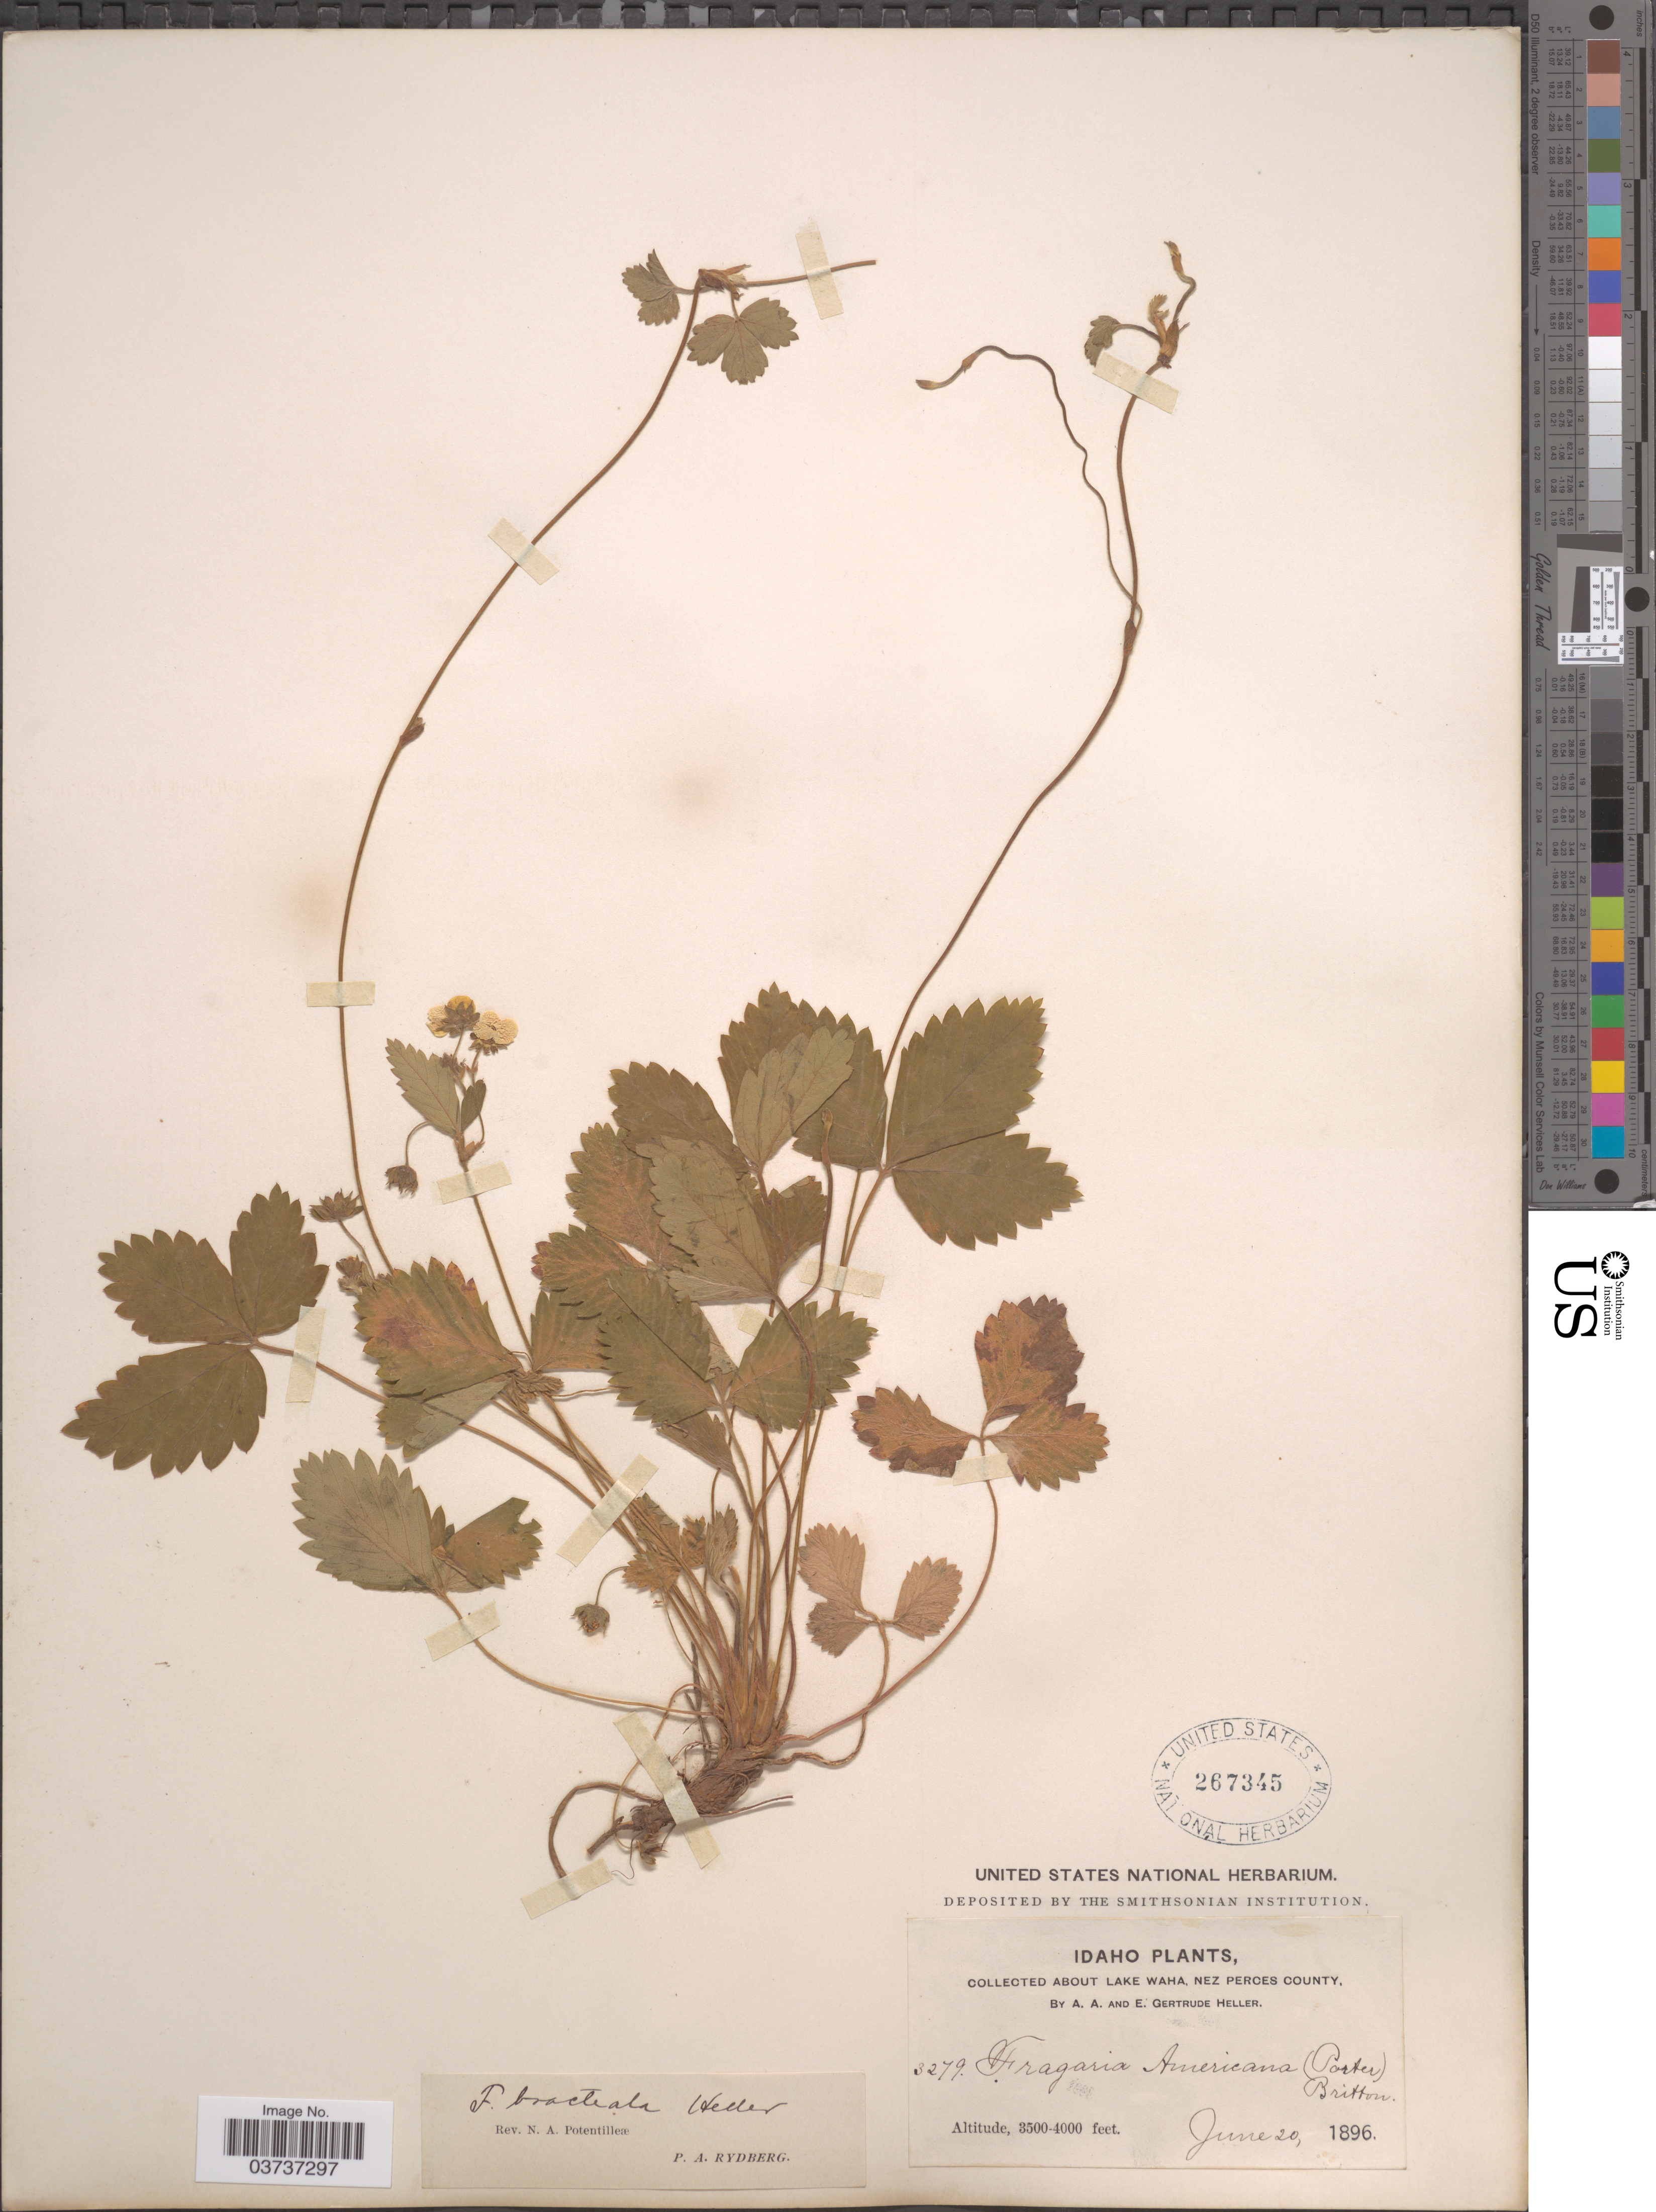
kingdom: Plantae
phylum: Tracheophyta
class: Magnoliopsida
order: Rosales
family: Rosaceae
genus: Fragaria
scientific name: Fragaria vesca subsp. bracteata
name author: L.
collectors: A. A. Heller & E. G. Heller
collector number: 3279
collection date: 1896-06-20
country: United States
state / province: Idaho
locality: About Lake Waha, Nez Perces County.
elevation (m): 1067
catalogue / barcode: US 267345